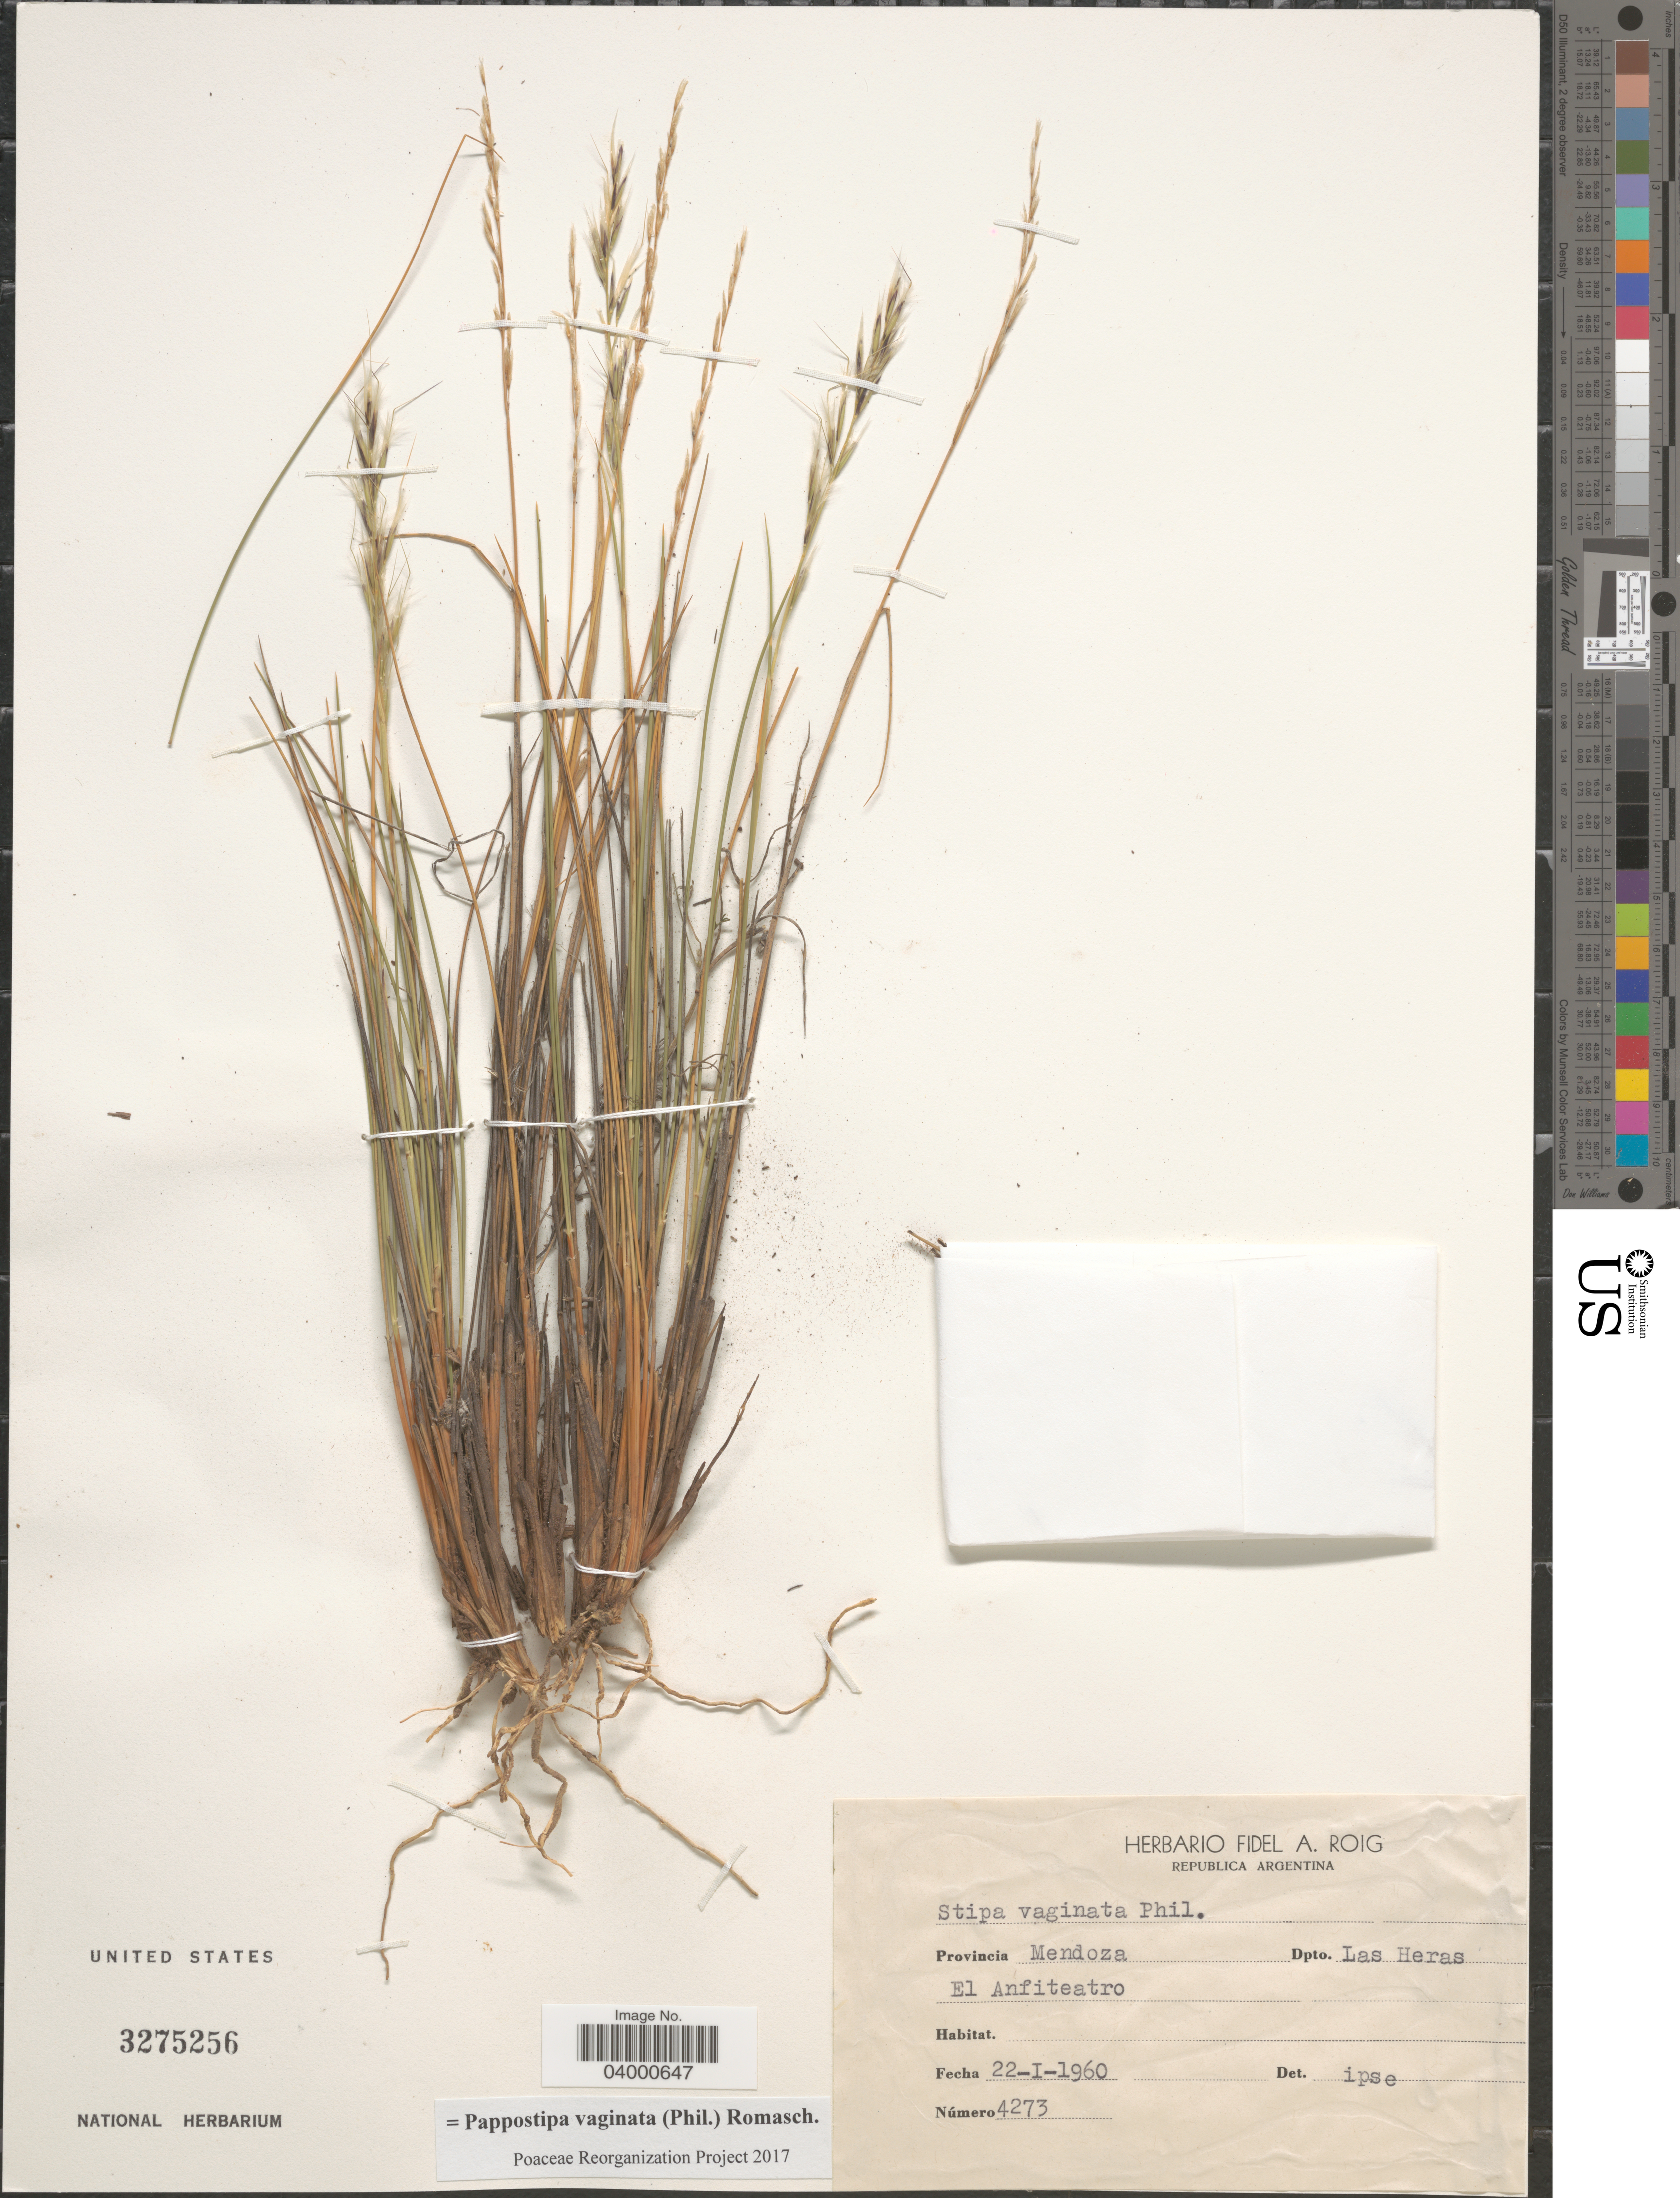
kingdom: Plantae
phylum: Tracheophyta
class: Liliopsida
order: Poales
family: Poaceae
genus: Pappostipa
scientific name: Pappostipa vaginata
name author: (Phil.) Romasch.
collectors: Ex Herb. Fidel A. Roig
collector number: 4273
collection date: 1960-01-22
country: Argentina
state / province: Mendoza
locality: Dpto. Las Heras. El Anfiteatro.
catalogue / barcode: US 3275256